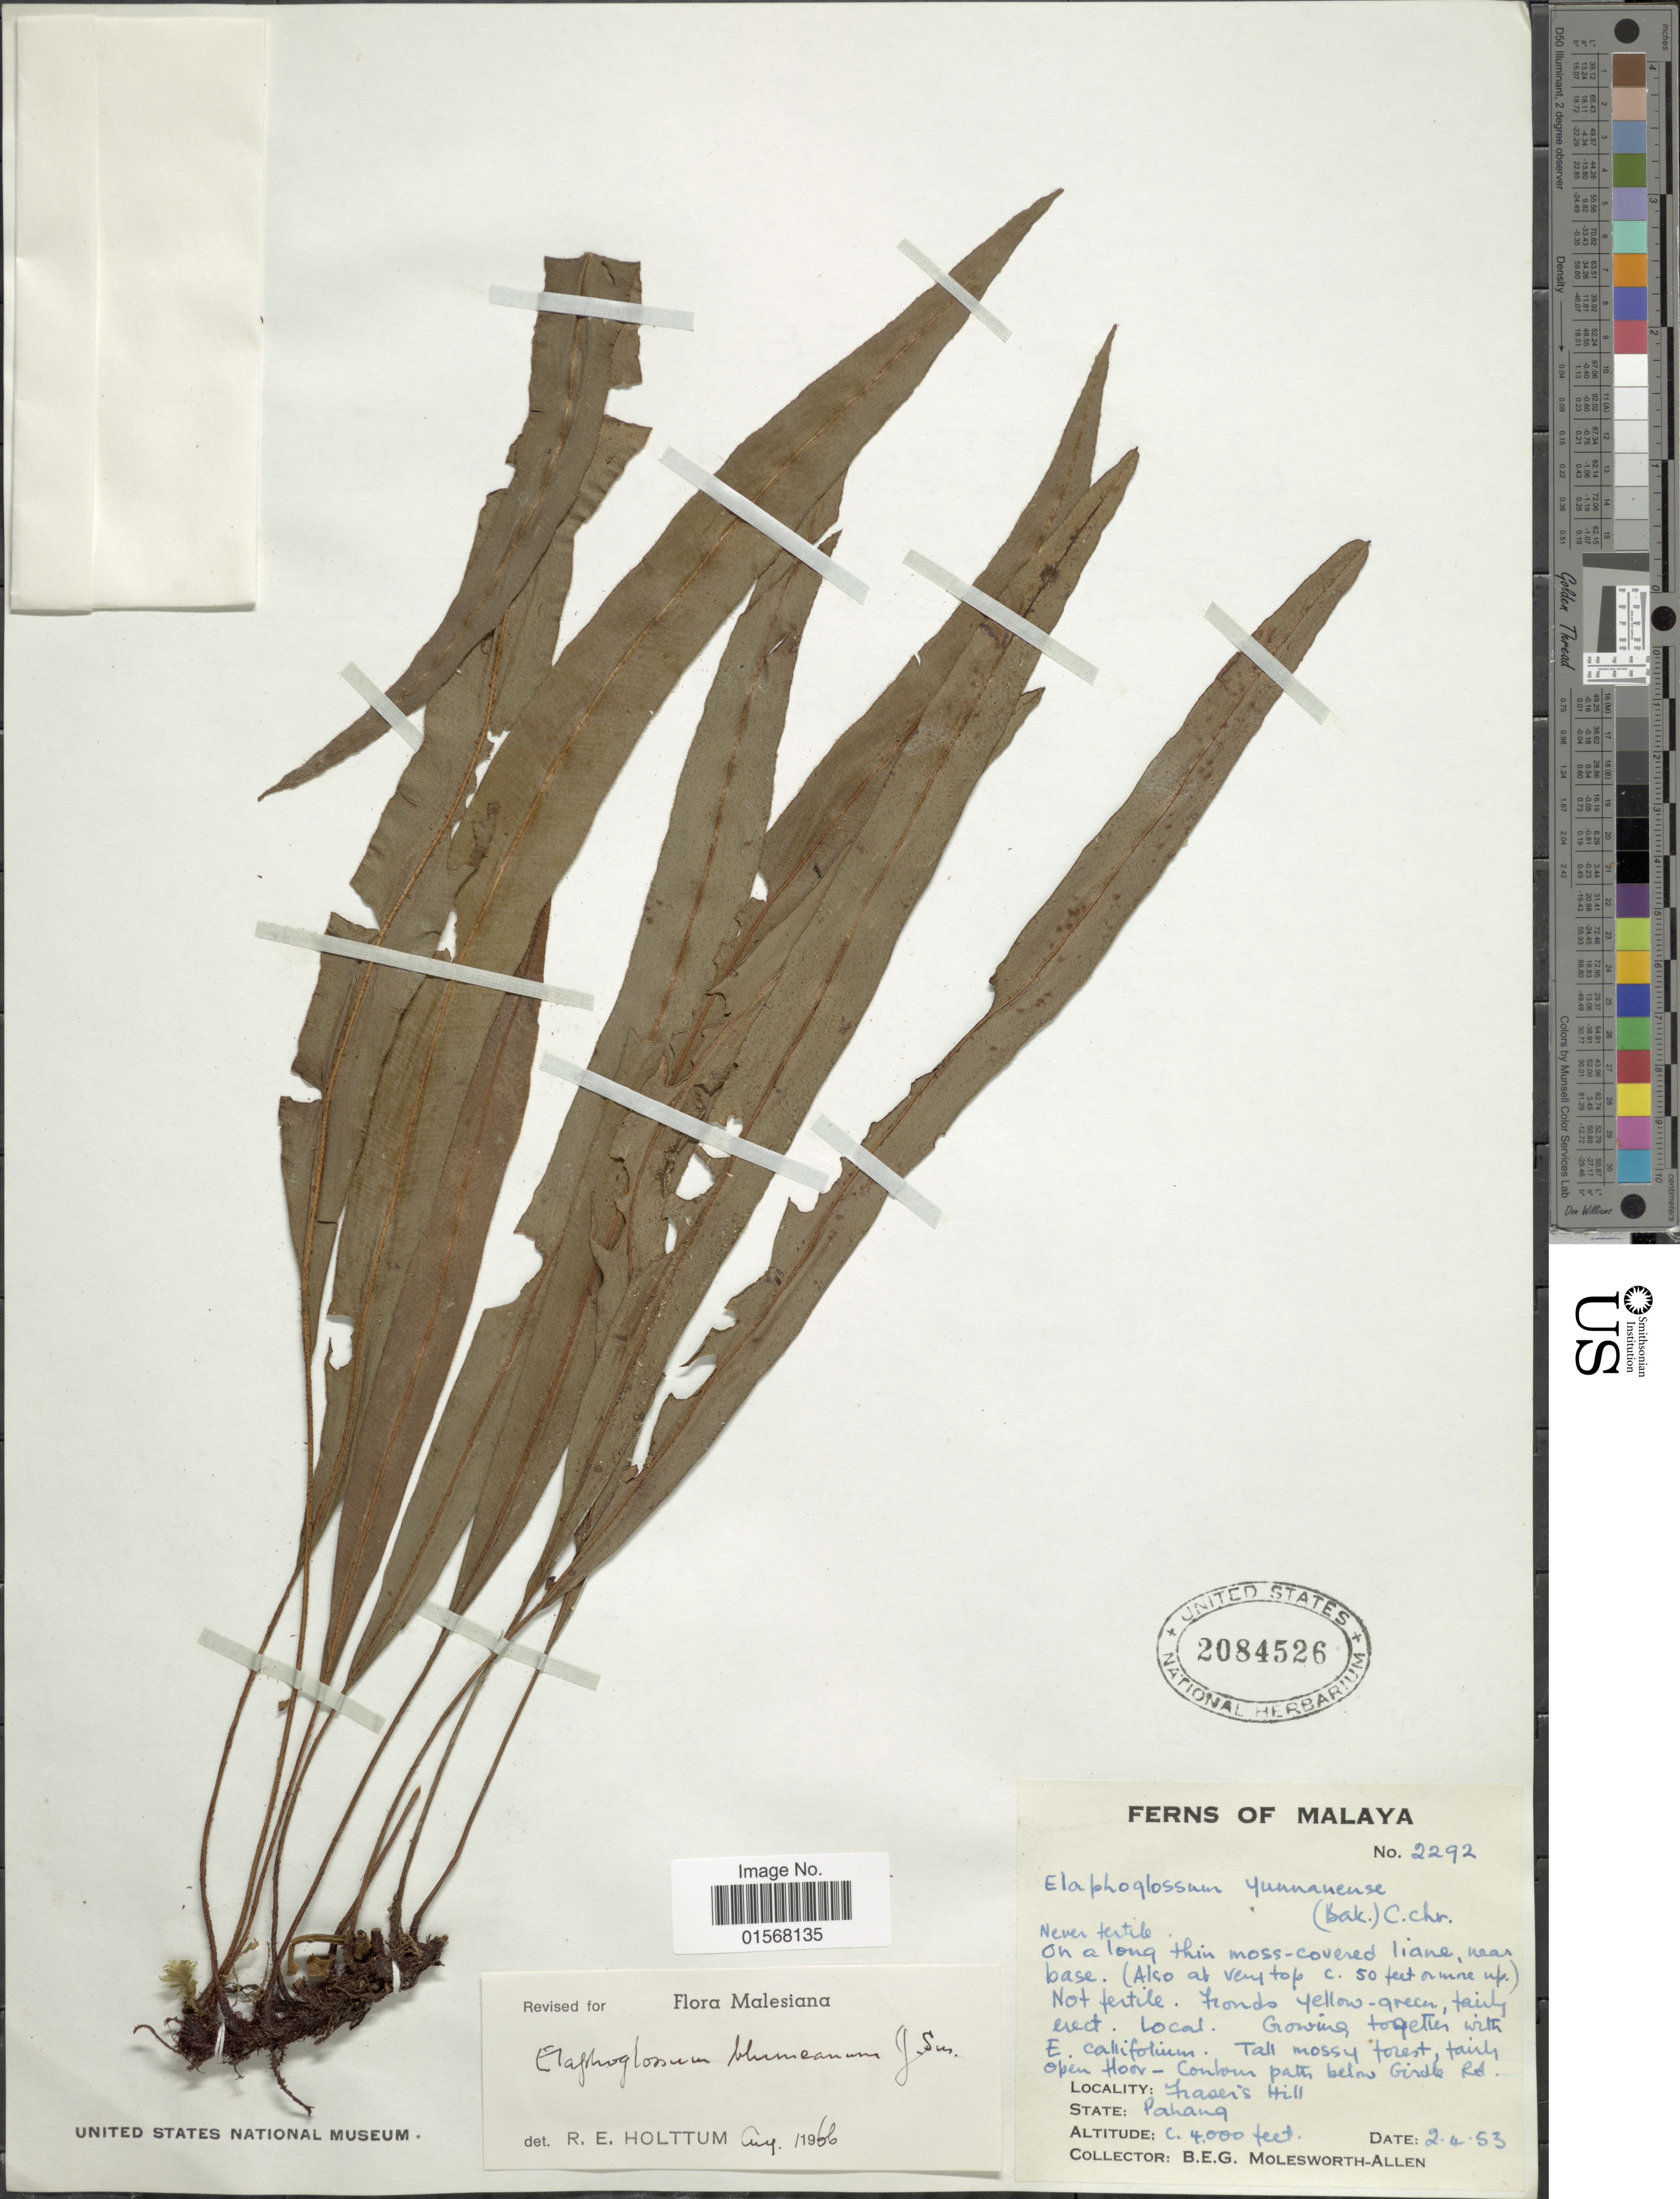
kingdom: Plantae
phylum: Tracheophyta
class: Polypodiopsida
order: Polypodiales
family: Dryopteridaceae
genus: Elaphoglossum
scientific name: Elaphoglossum blumeanum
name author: (Fée) J. Sm.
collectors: B. E. G. Molesworth-Allen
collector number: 2292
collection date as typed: Transcribed d/m/y: 2/4/53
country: Malaysia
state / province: Pahang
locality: Contour path below Girdle Rd., Fraser's Hill, Pahang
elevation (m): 1219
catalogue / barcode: US 2084526